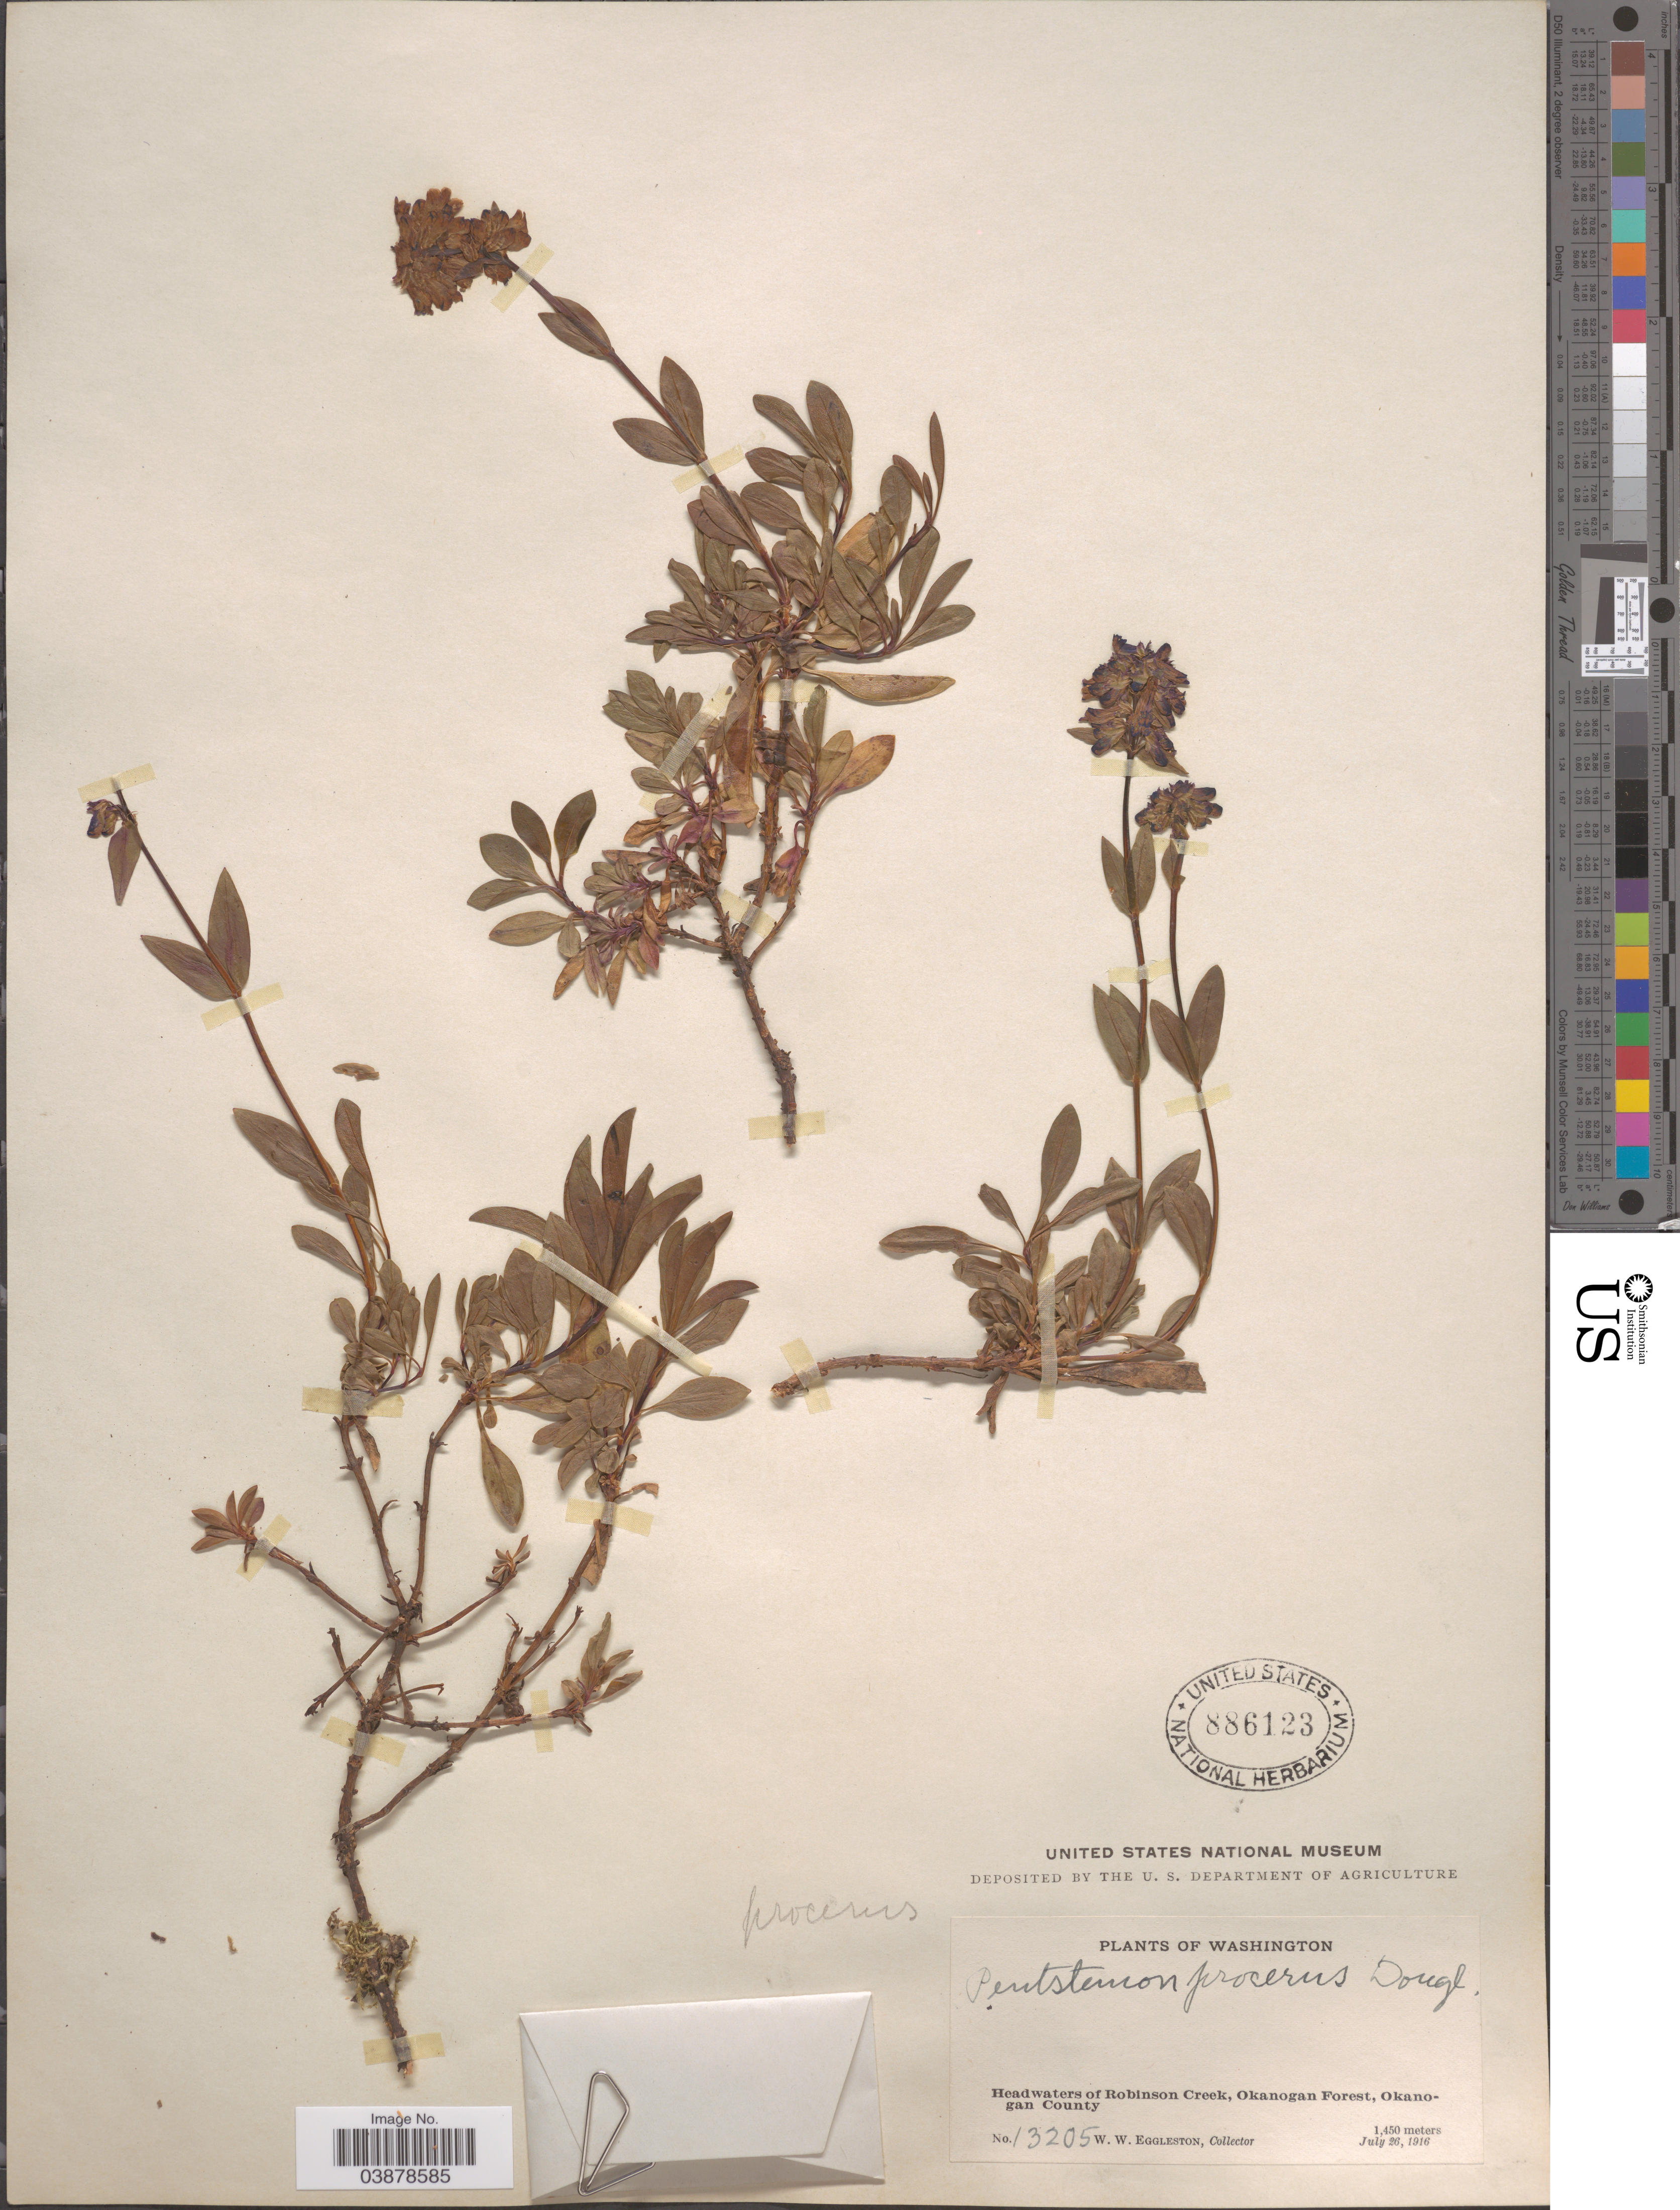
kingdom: Plantae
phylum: Tracheophyta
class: Magnoliopsida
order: Lamiales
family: Plantaginaceae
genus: Penstemon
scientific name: Penstemon tolmiei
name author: Hook.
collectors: W. W. Eggleston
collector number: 13205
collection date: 1916-07-26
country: United States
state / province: Washington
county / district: Okanogan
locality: Headwaters of Robinson Creek, Okanogan Forest, Okanogan County.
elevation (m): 1450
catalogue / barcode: US 886123